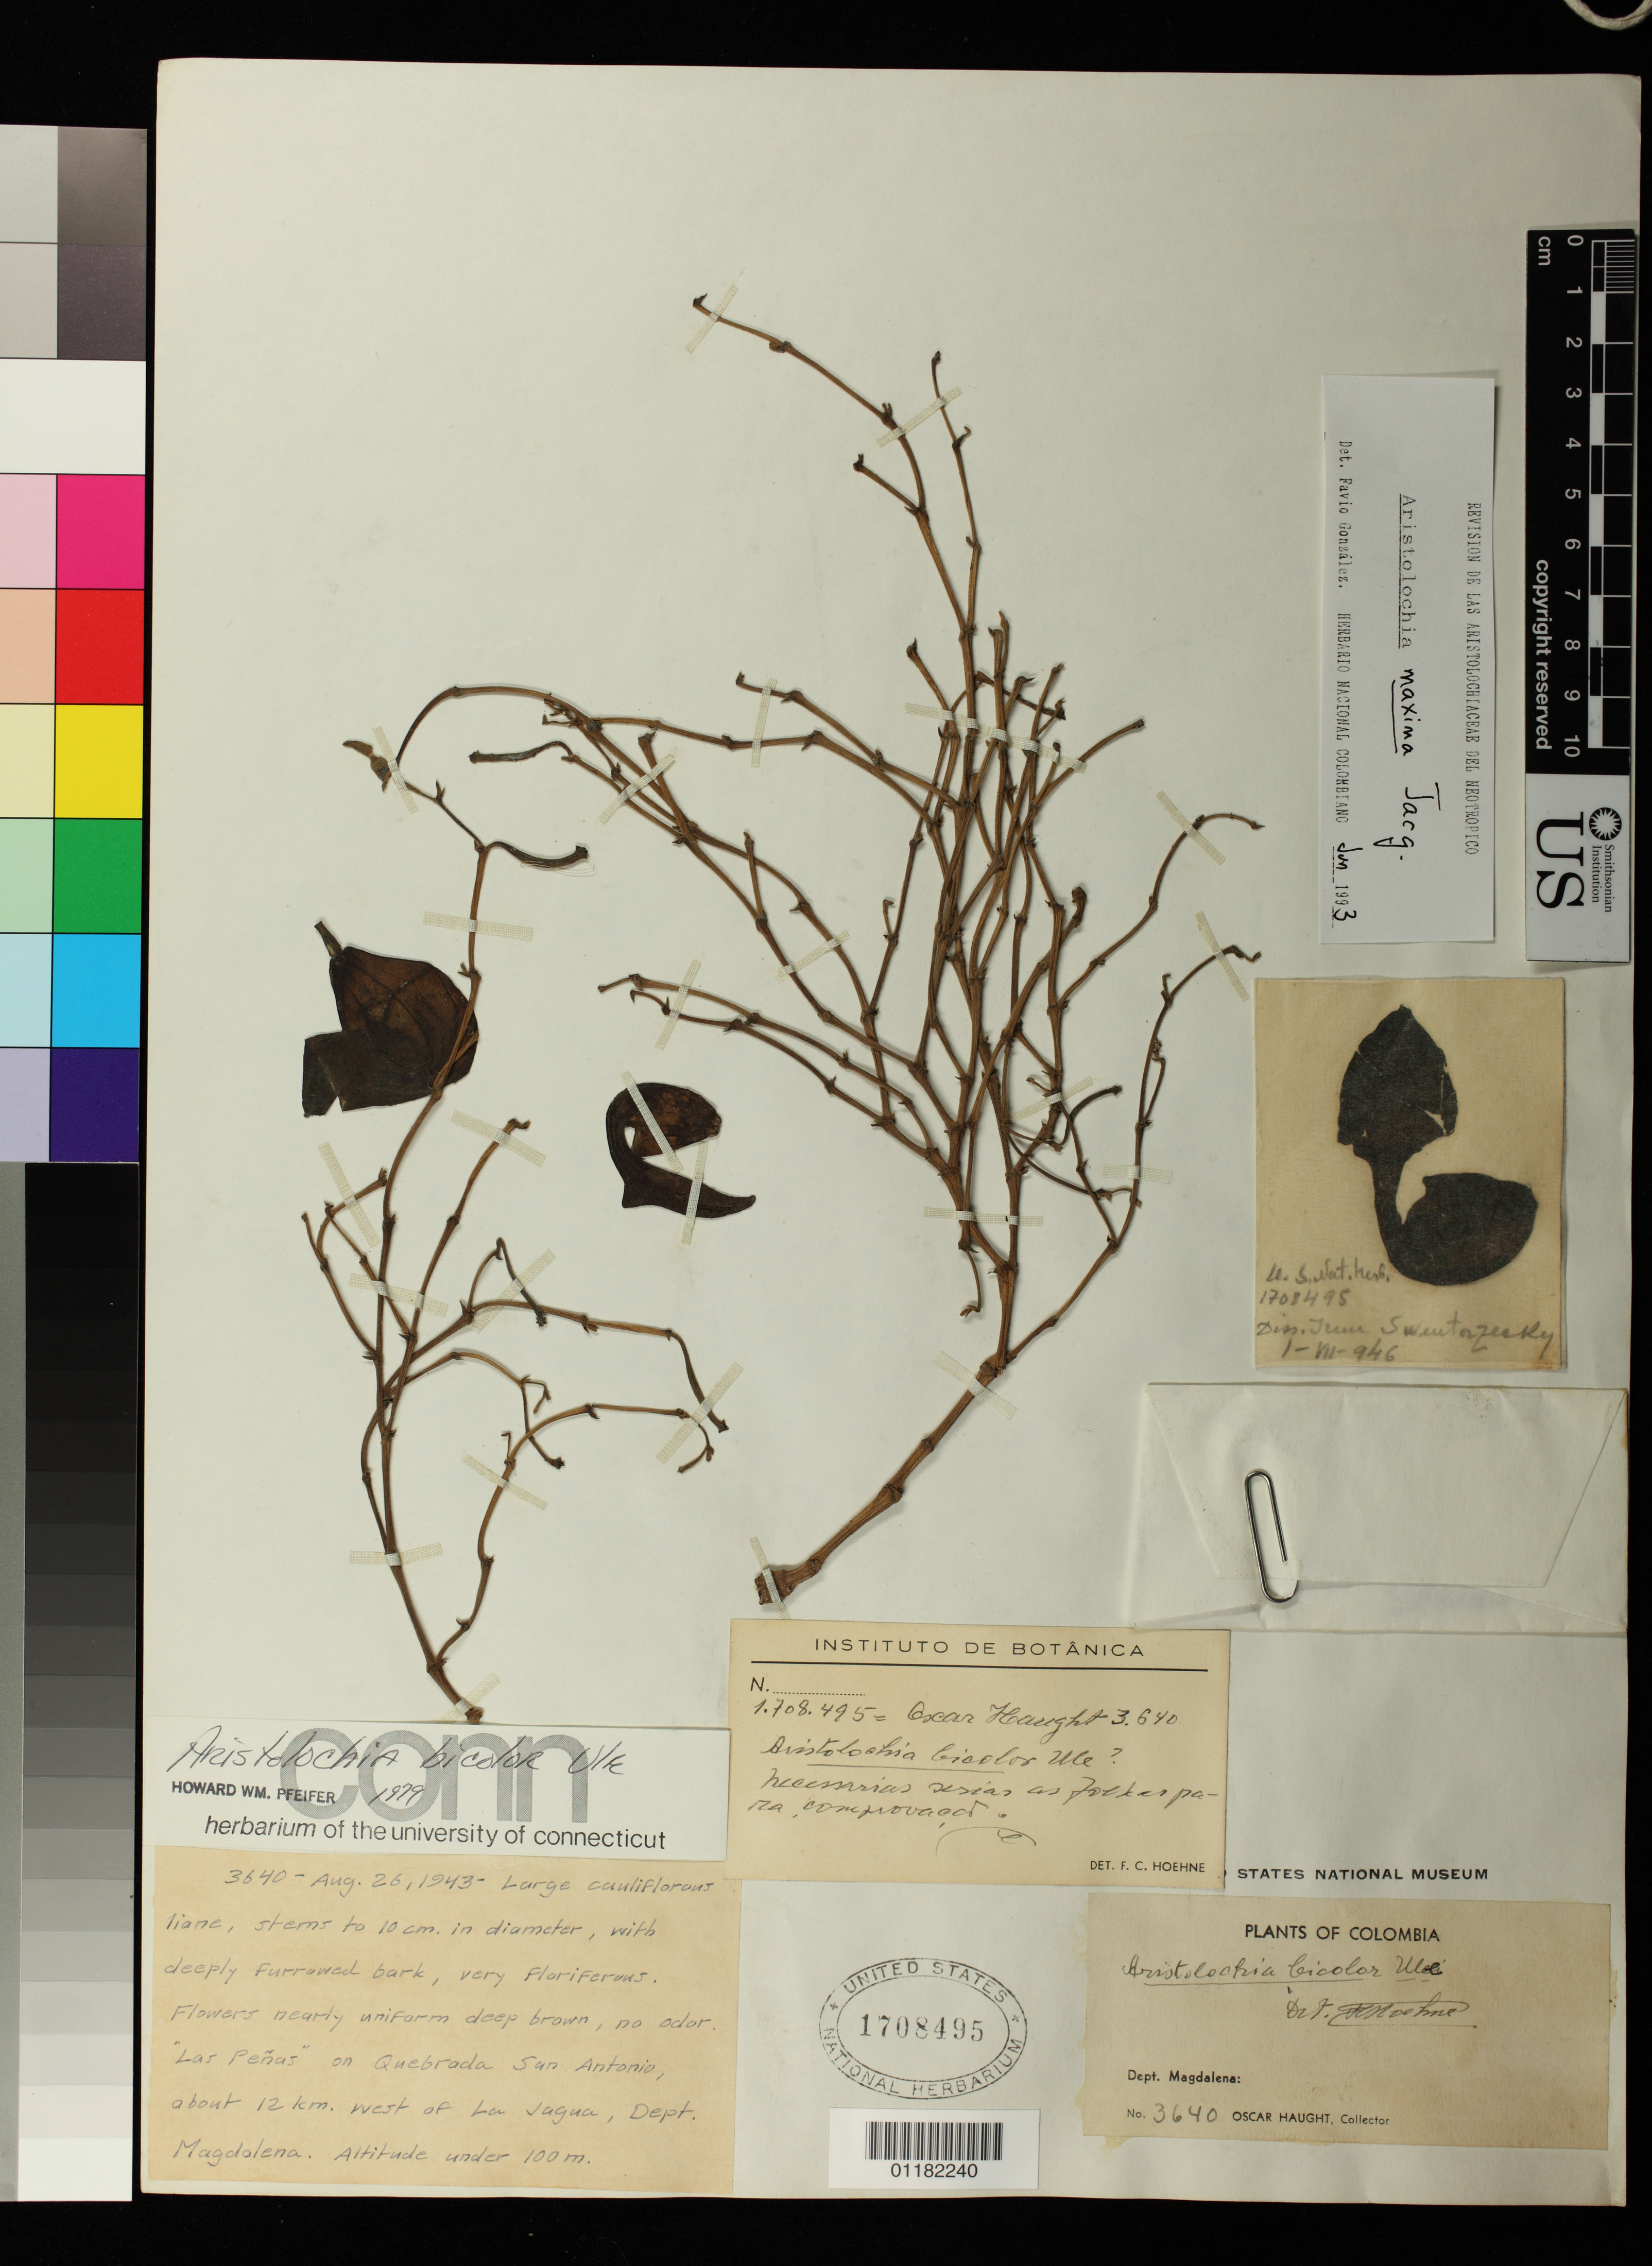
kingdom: Plantae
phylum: Tracheophyta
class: Magnoliopsida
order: Piperales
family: Aristolochiaceae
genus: Aristolochia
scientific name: Aristolochia bicolor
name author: Ule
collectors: O. L. Haught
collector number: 3640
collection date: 1943-08-26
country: Colombia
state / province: Magdalena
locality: "Las Penas" on Quebrada San Antonio about 12 km west of La Jagua.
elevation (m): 0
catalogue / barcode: US 1708495